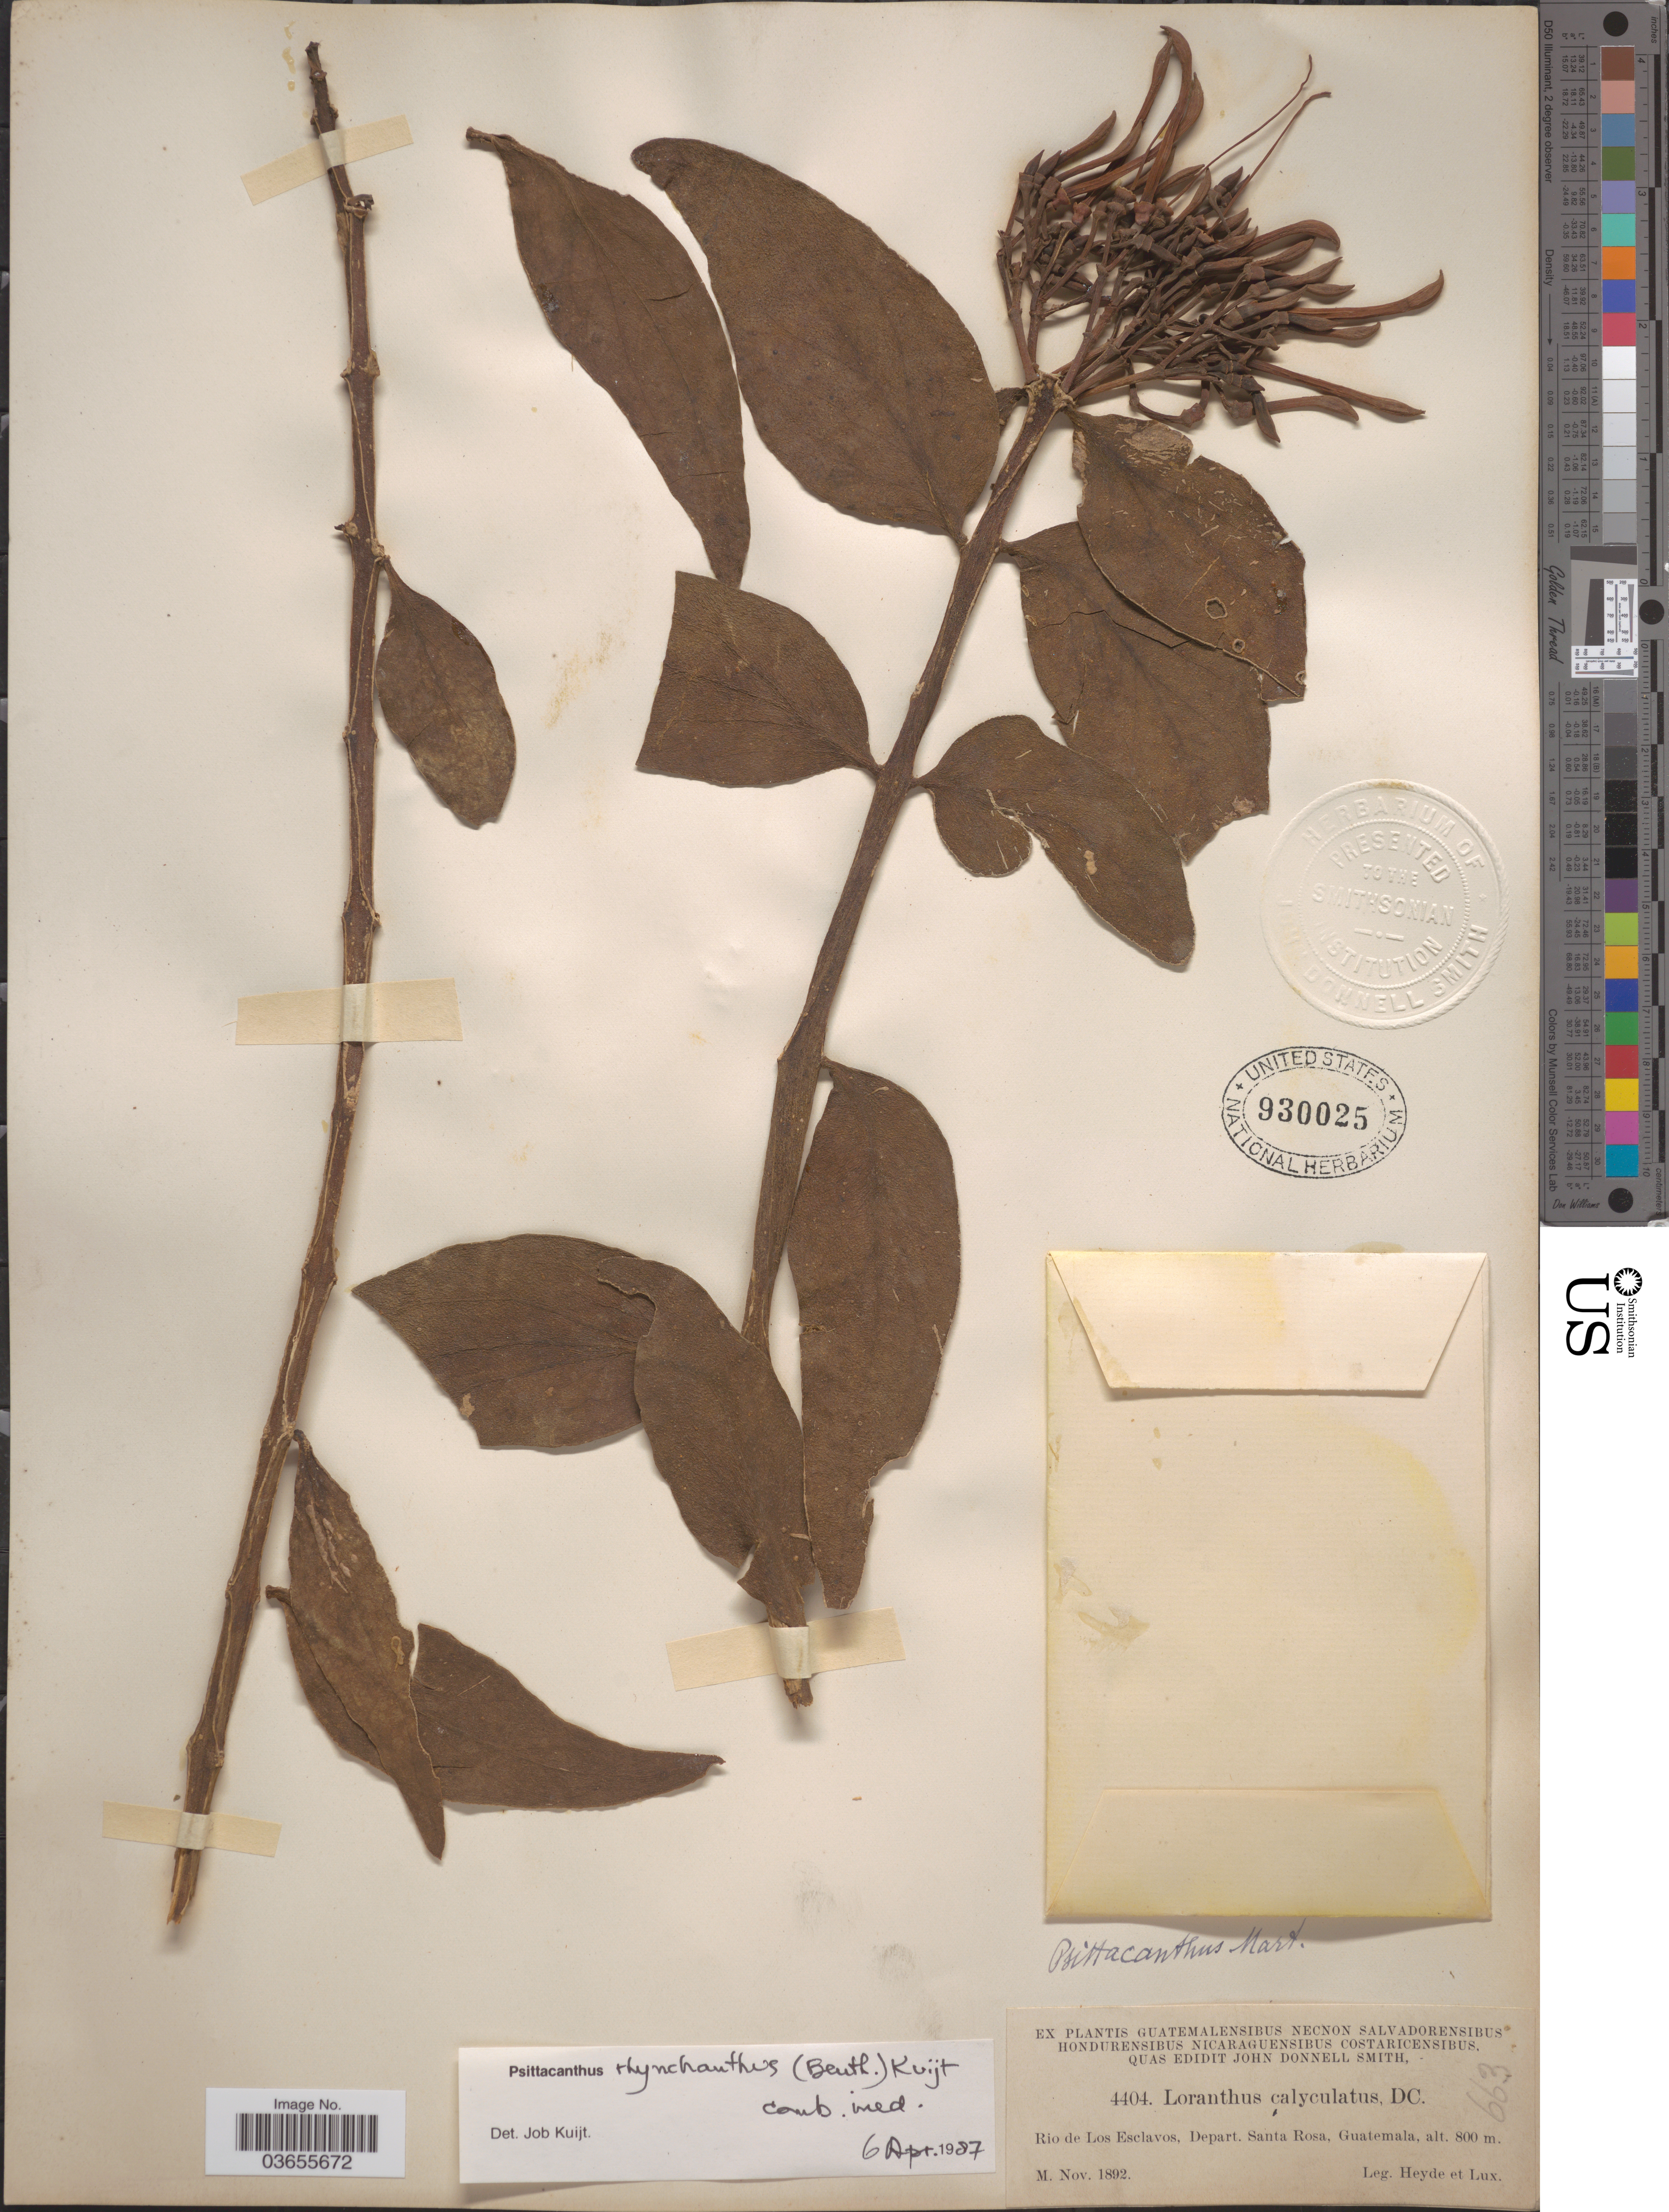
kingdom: Plantae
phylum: Tracheophyta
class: Magnoliopsida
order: Santalales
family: Loranthaceae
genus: Psittacanthus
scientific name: Psittacanthus rhynchanthus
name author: (Benth.) Kuijt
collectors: Heyde & Lux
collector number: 4404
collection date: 1892-11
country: Guatemala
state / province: Santa Rosa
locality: Rio de Los Esclavos, Depart. Santa Rosa.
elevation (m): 800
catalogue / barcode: US 930025